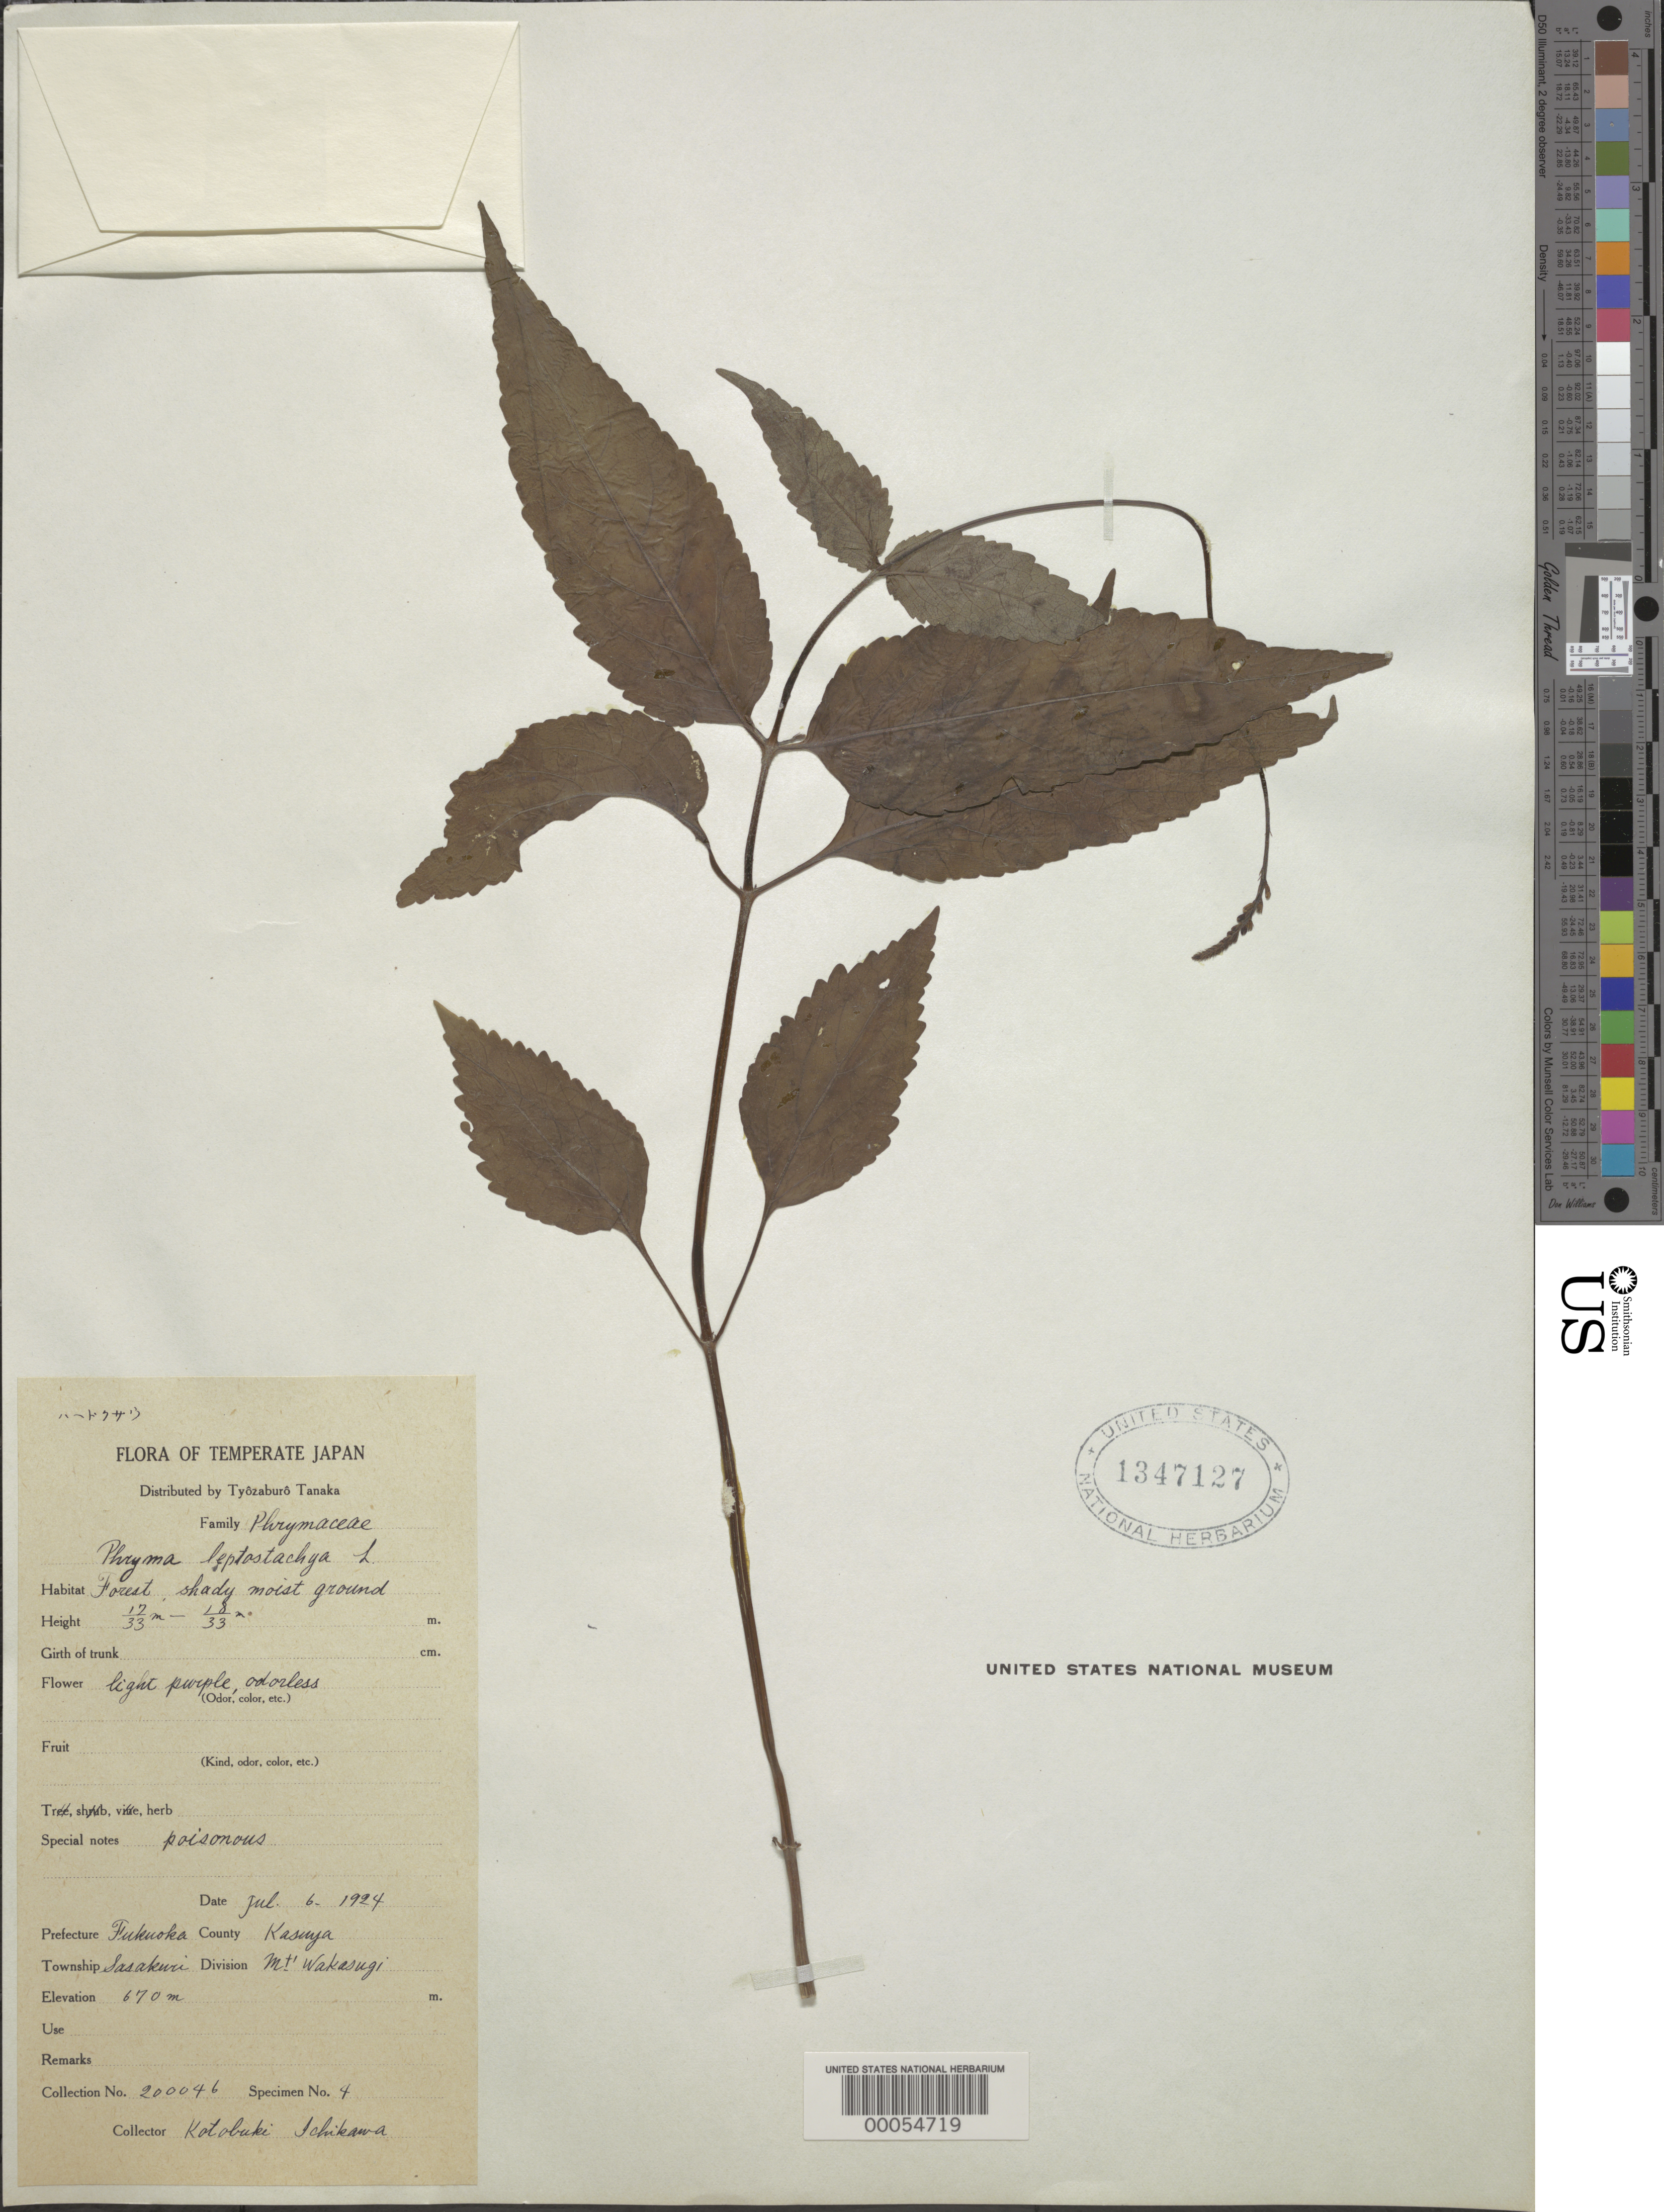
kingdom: Plantae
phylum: Tracheophyta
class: Magnoliopsida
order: Lamiales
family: Phrymaceae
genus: Phryma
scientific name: Phryma leptostachya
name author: L.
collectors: I. Katobuki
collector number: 200046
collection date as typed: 06 Jul 1924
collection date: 1924-07-06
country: Japan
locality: Kasuya, mt. wakasugi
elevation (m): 670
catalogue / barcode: US 1347127